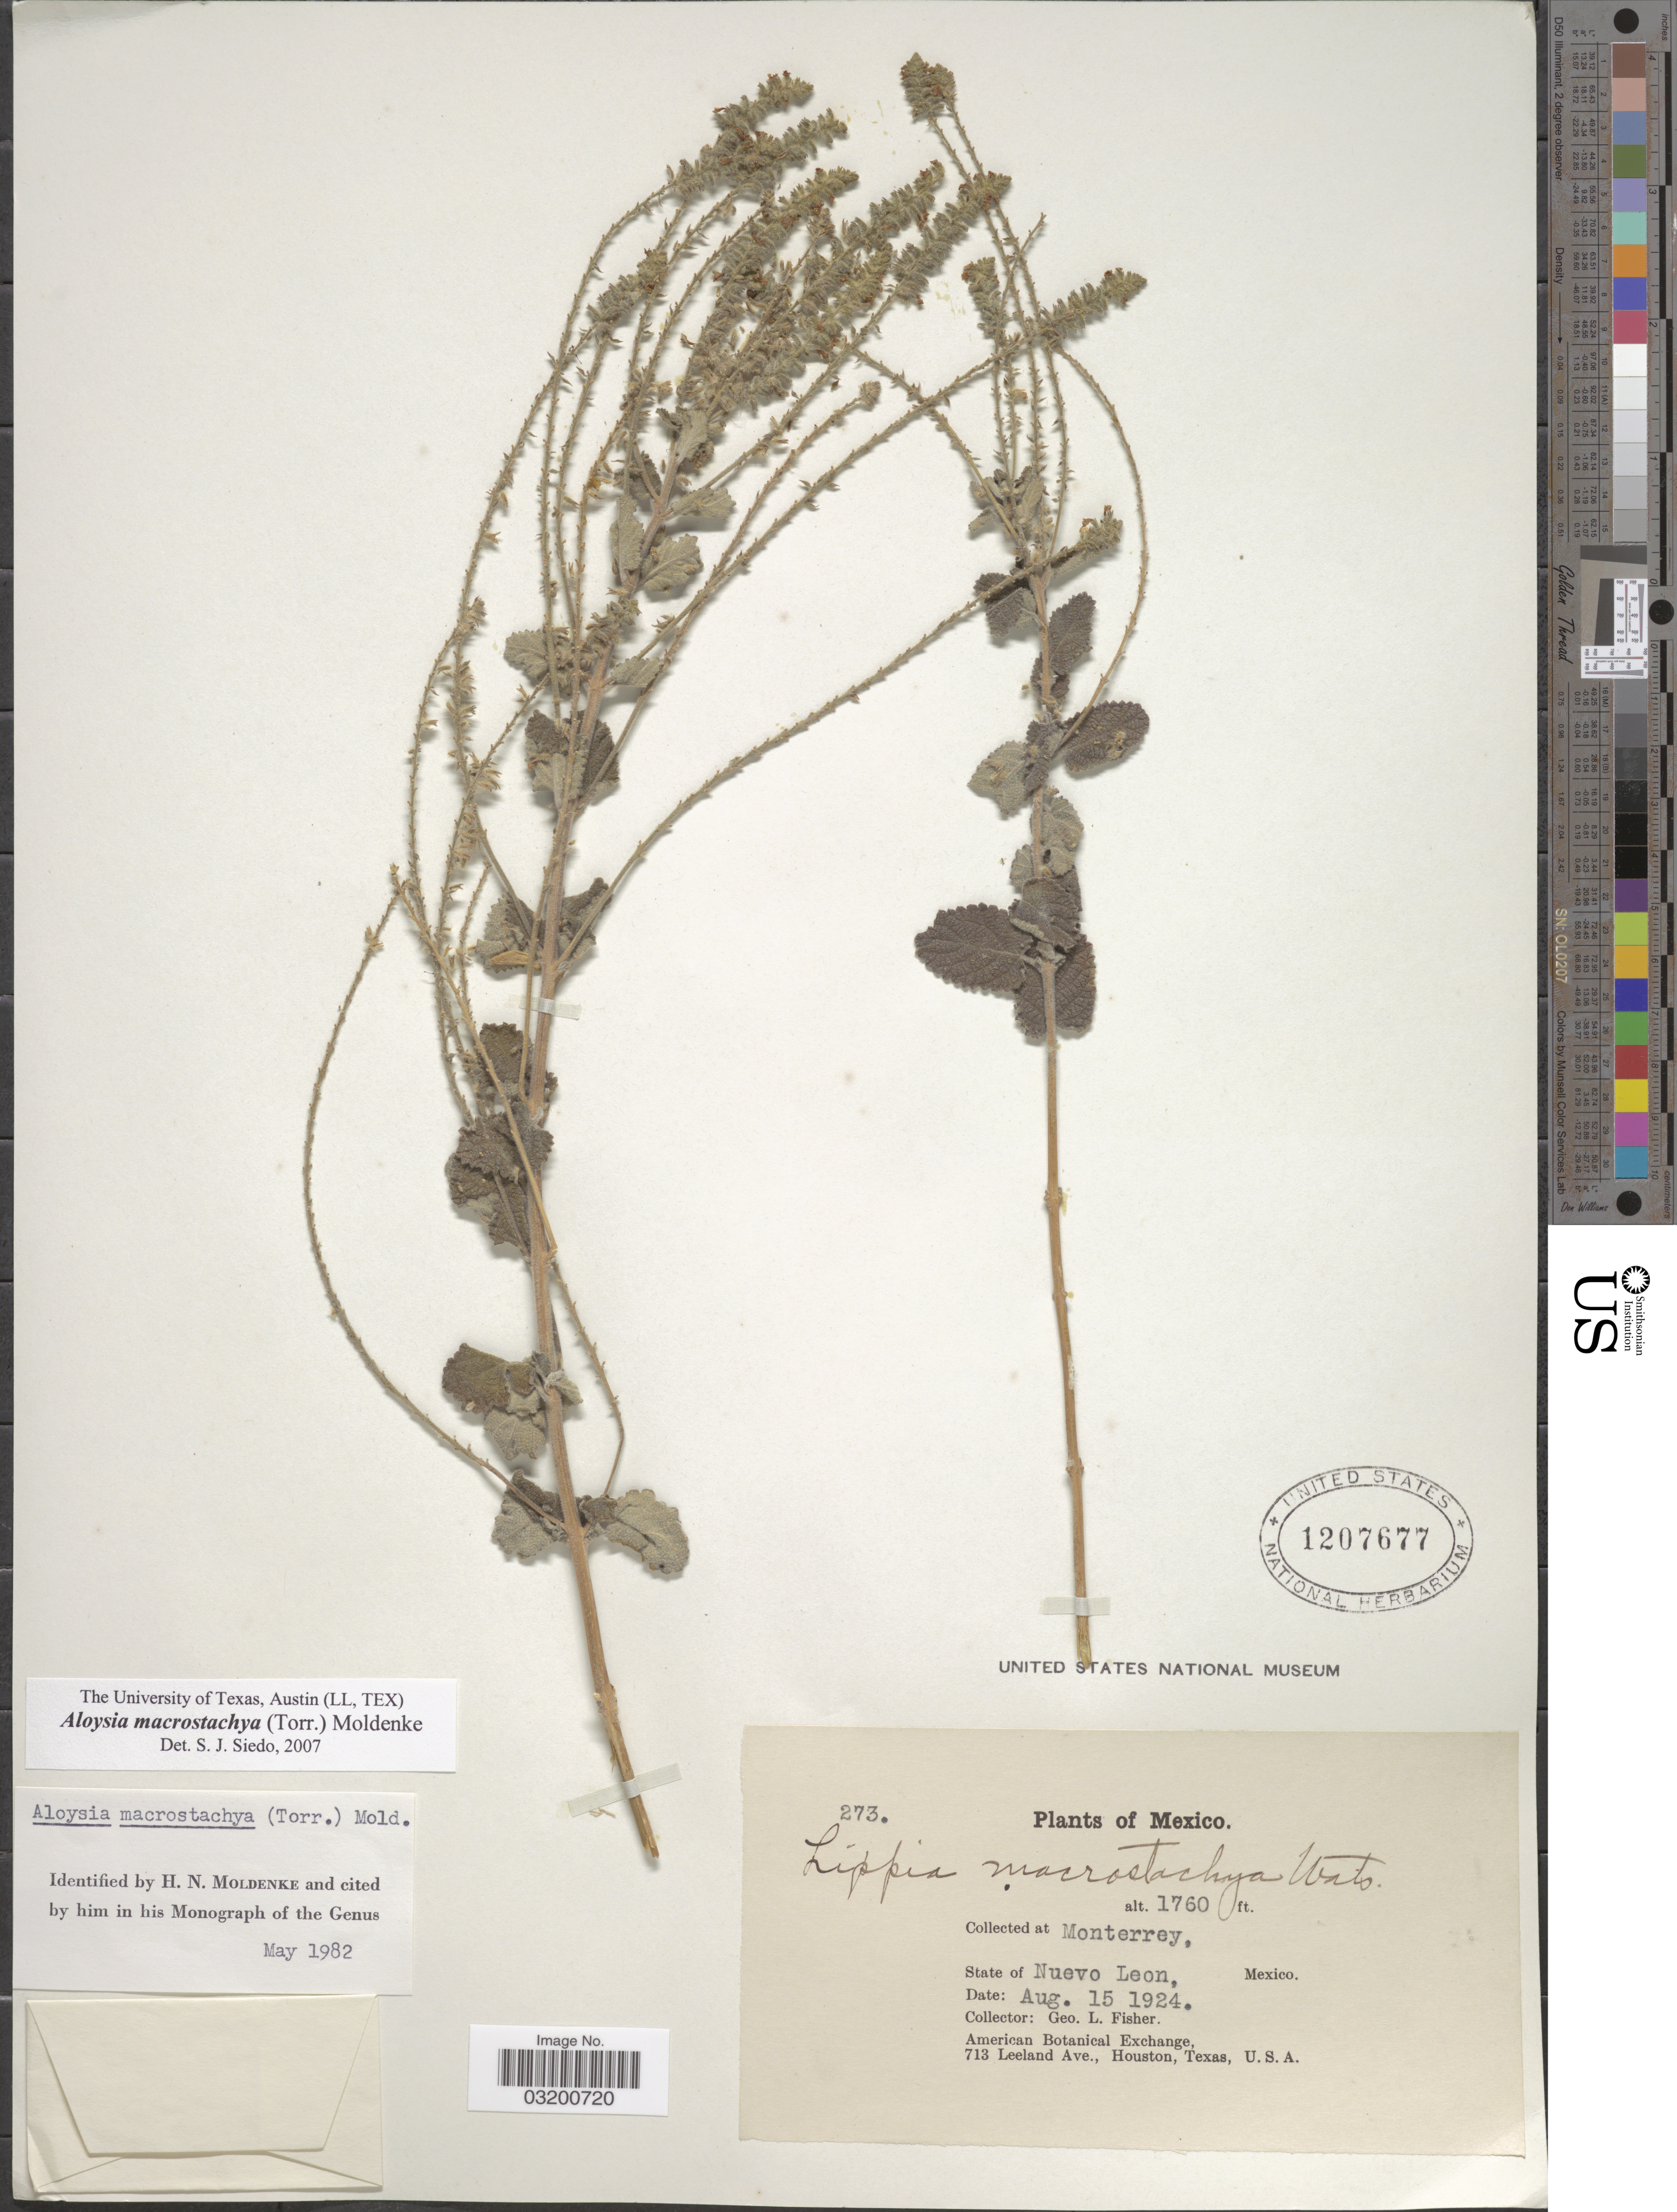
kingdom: Plantae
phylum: Tracheophyta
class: Magnoliopsida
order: Lamiales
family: Verbenaceae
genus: Aloysia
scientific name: Aloysia macrostachya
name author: (Torr.) Moldenke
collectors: G. L. Fisher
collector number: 273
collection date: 1924-08-15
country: Mexico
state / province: Nuevo León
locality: Monterrey.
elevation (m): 536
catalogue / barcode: US 1207677